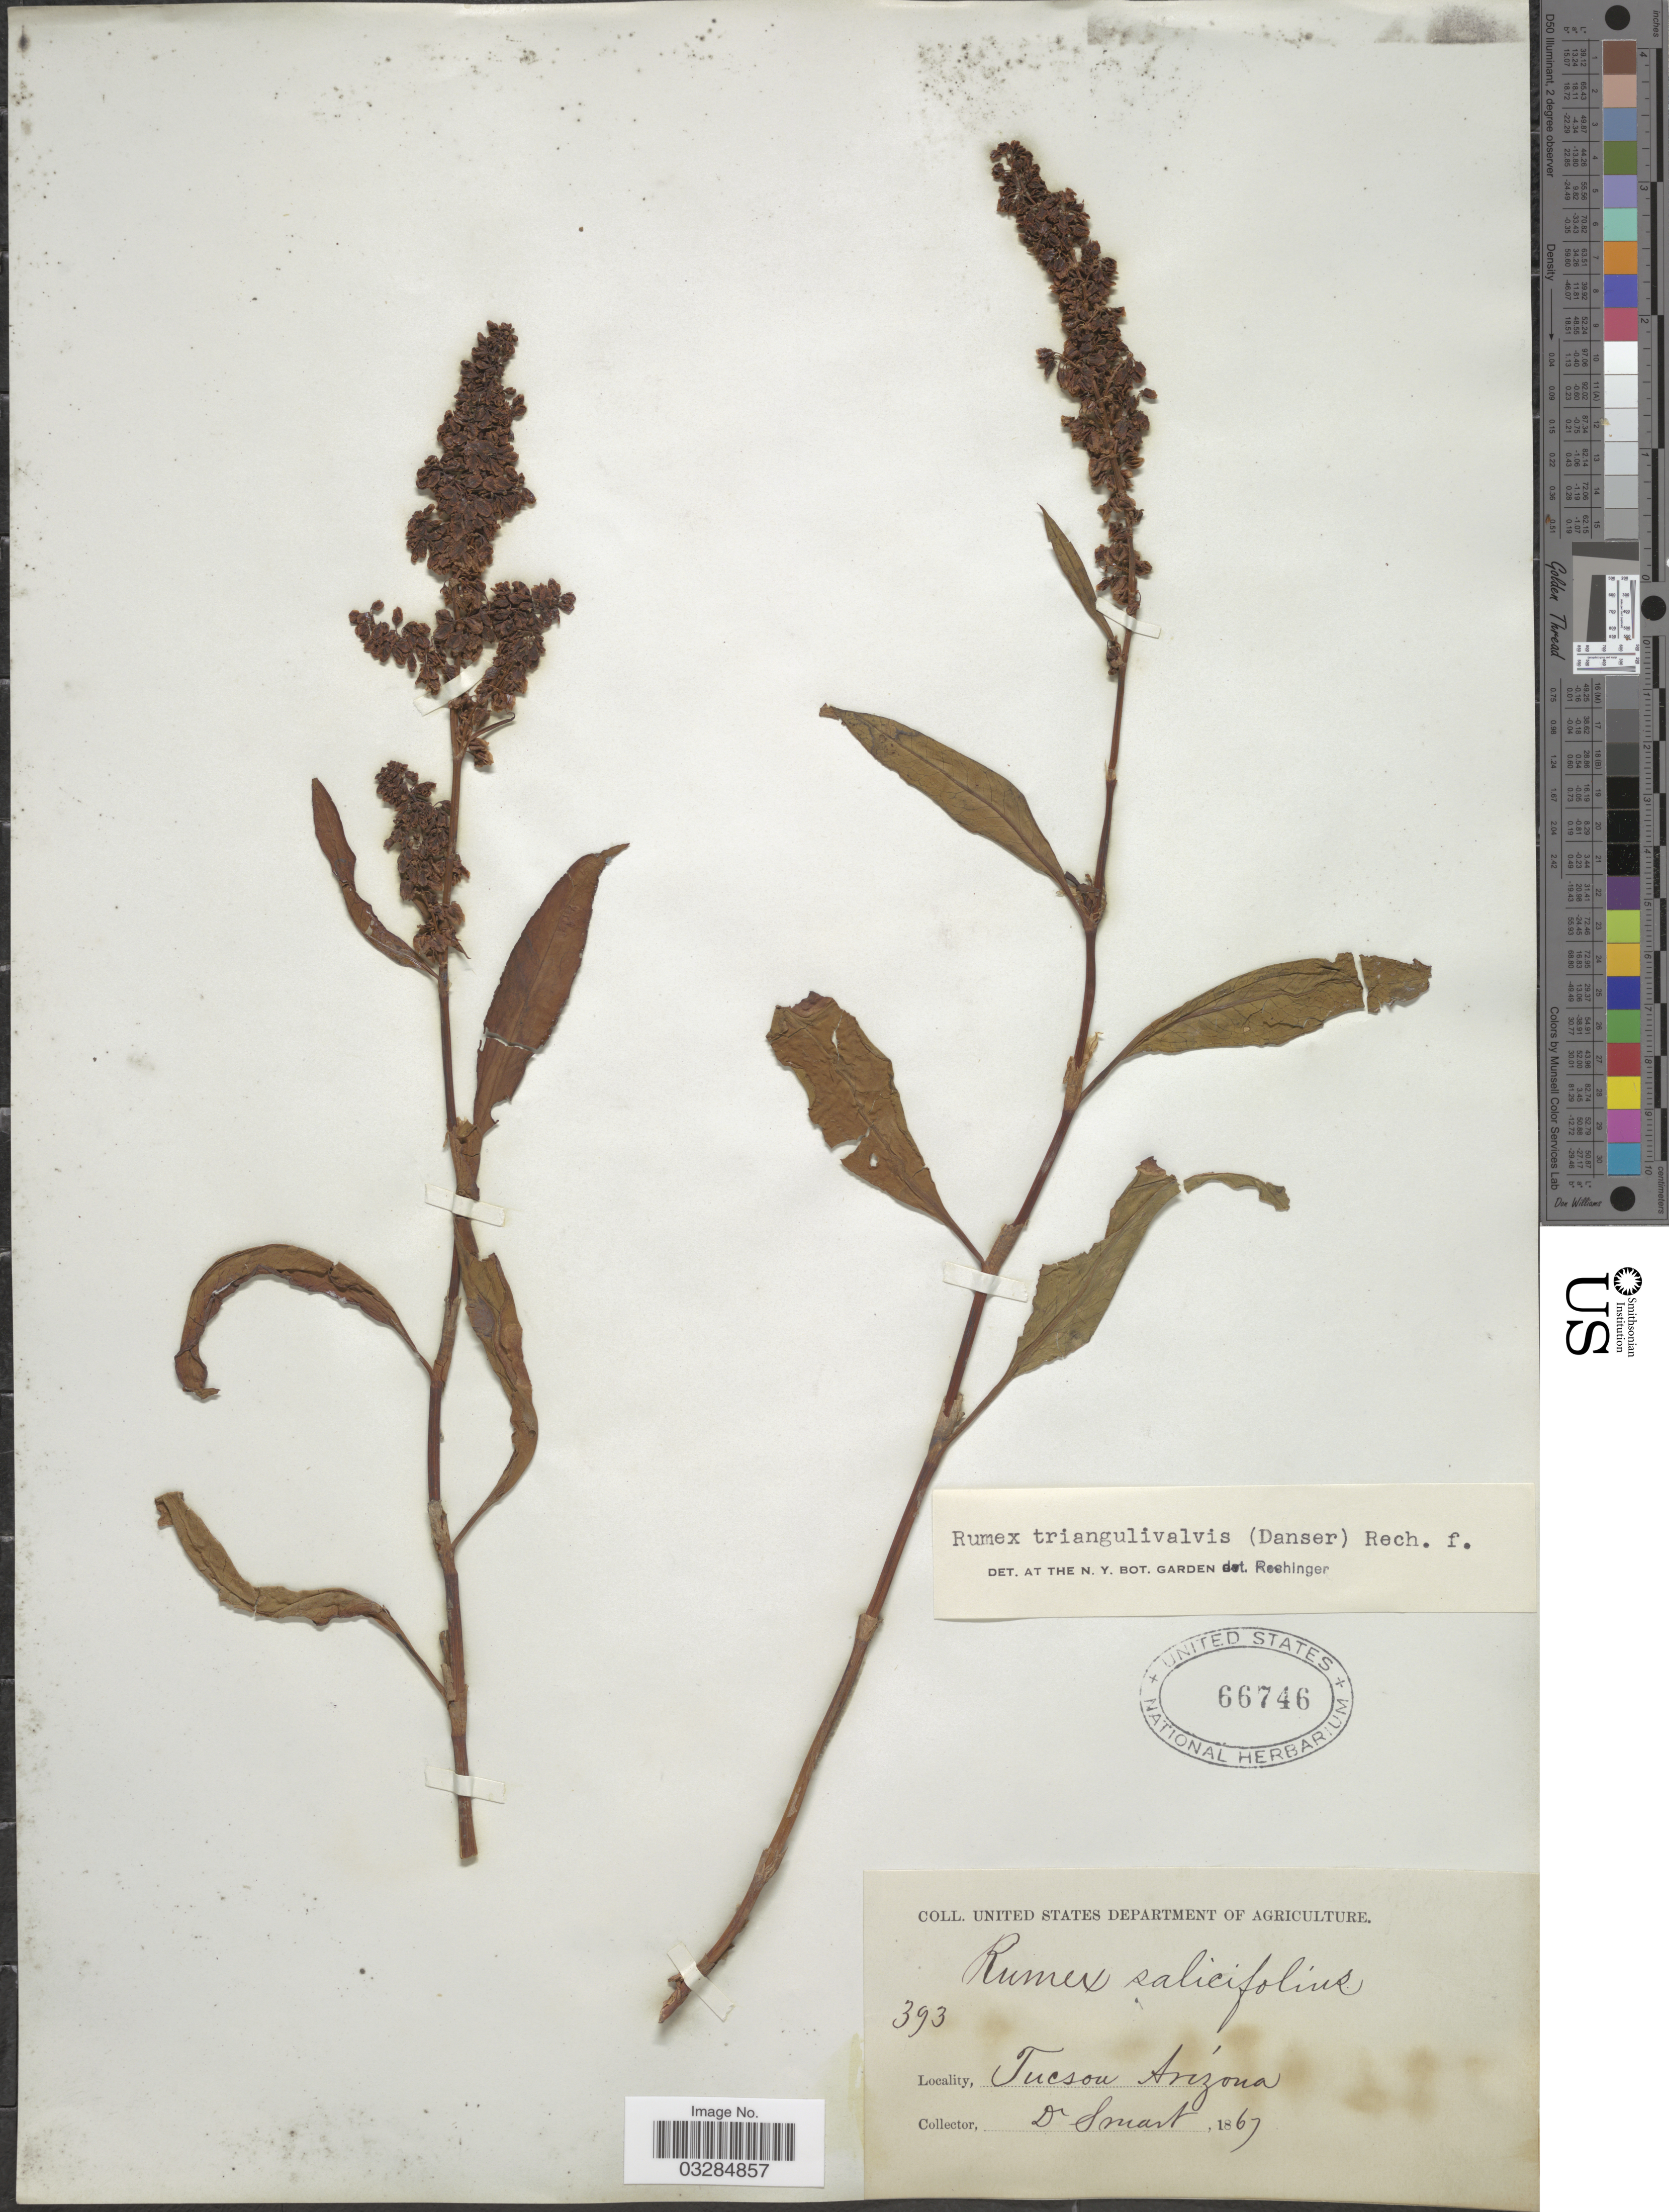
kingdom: Plantae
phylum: Tracheophyta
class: Magnoliopsida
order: Caryophyllales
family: Polygonaceae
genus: Rumex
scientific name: Rumex triangulivalvis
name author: (Danser) Rech. f.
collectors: -. Smart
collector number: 393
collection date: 1867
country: United States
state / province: Arizona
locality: Tucson.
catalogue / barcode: US 66746